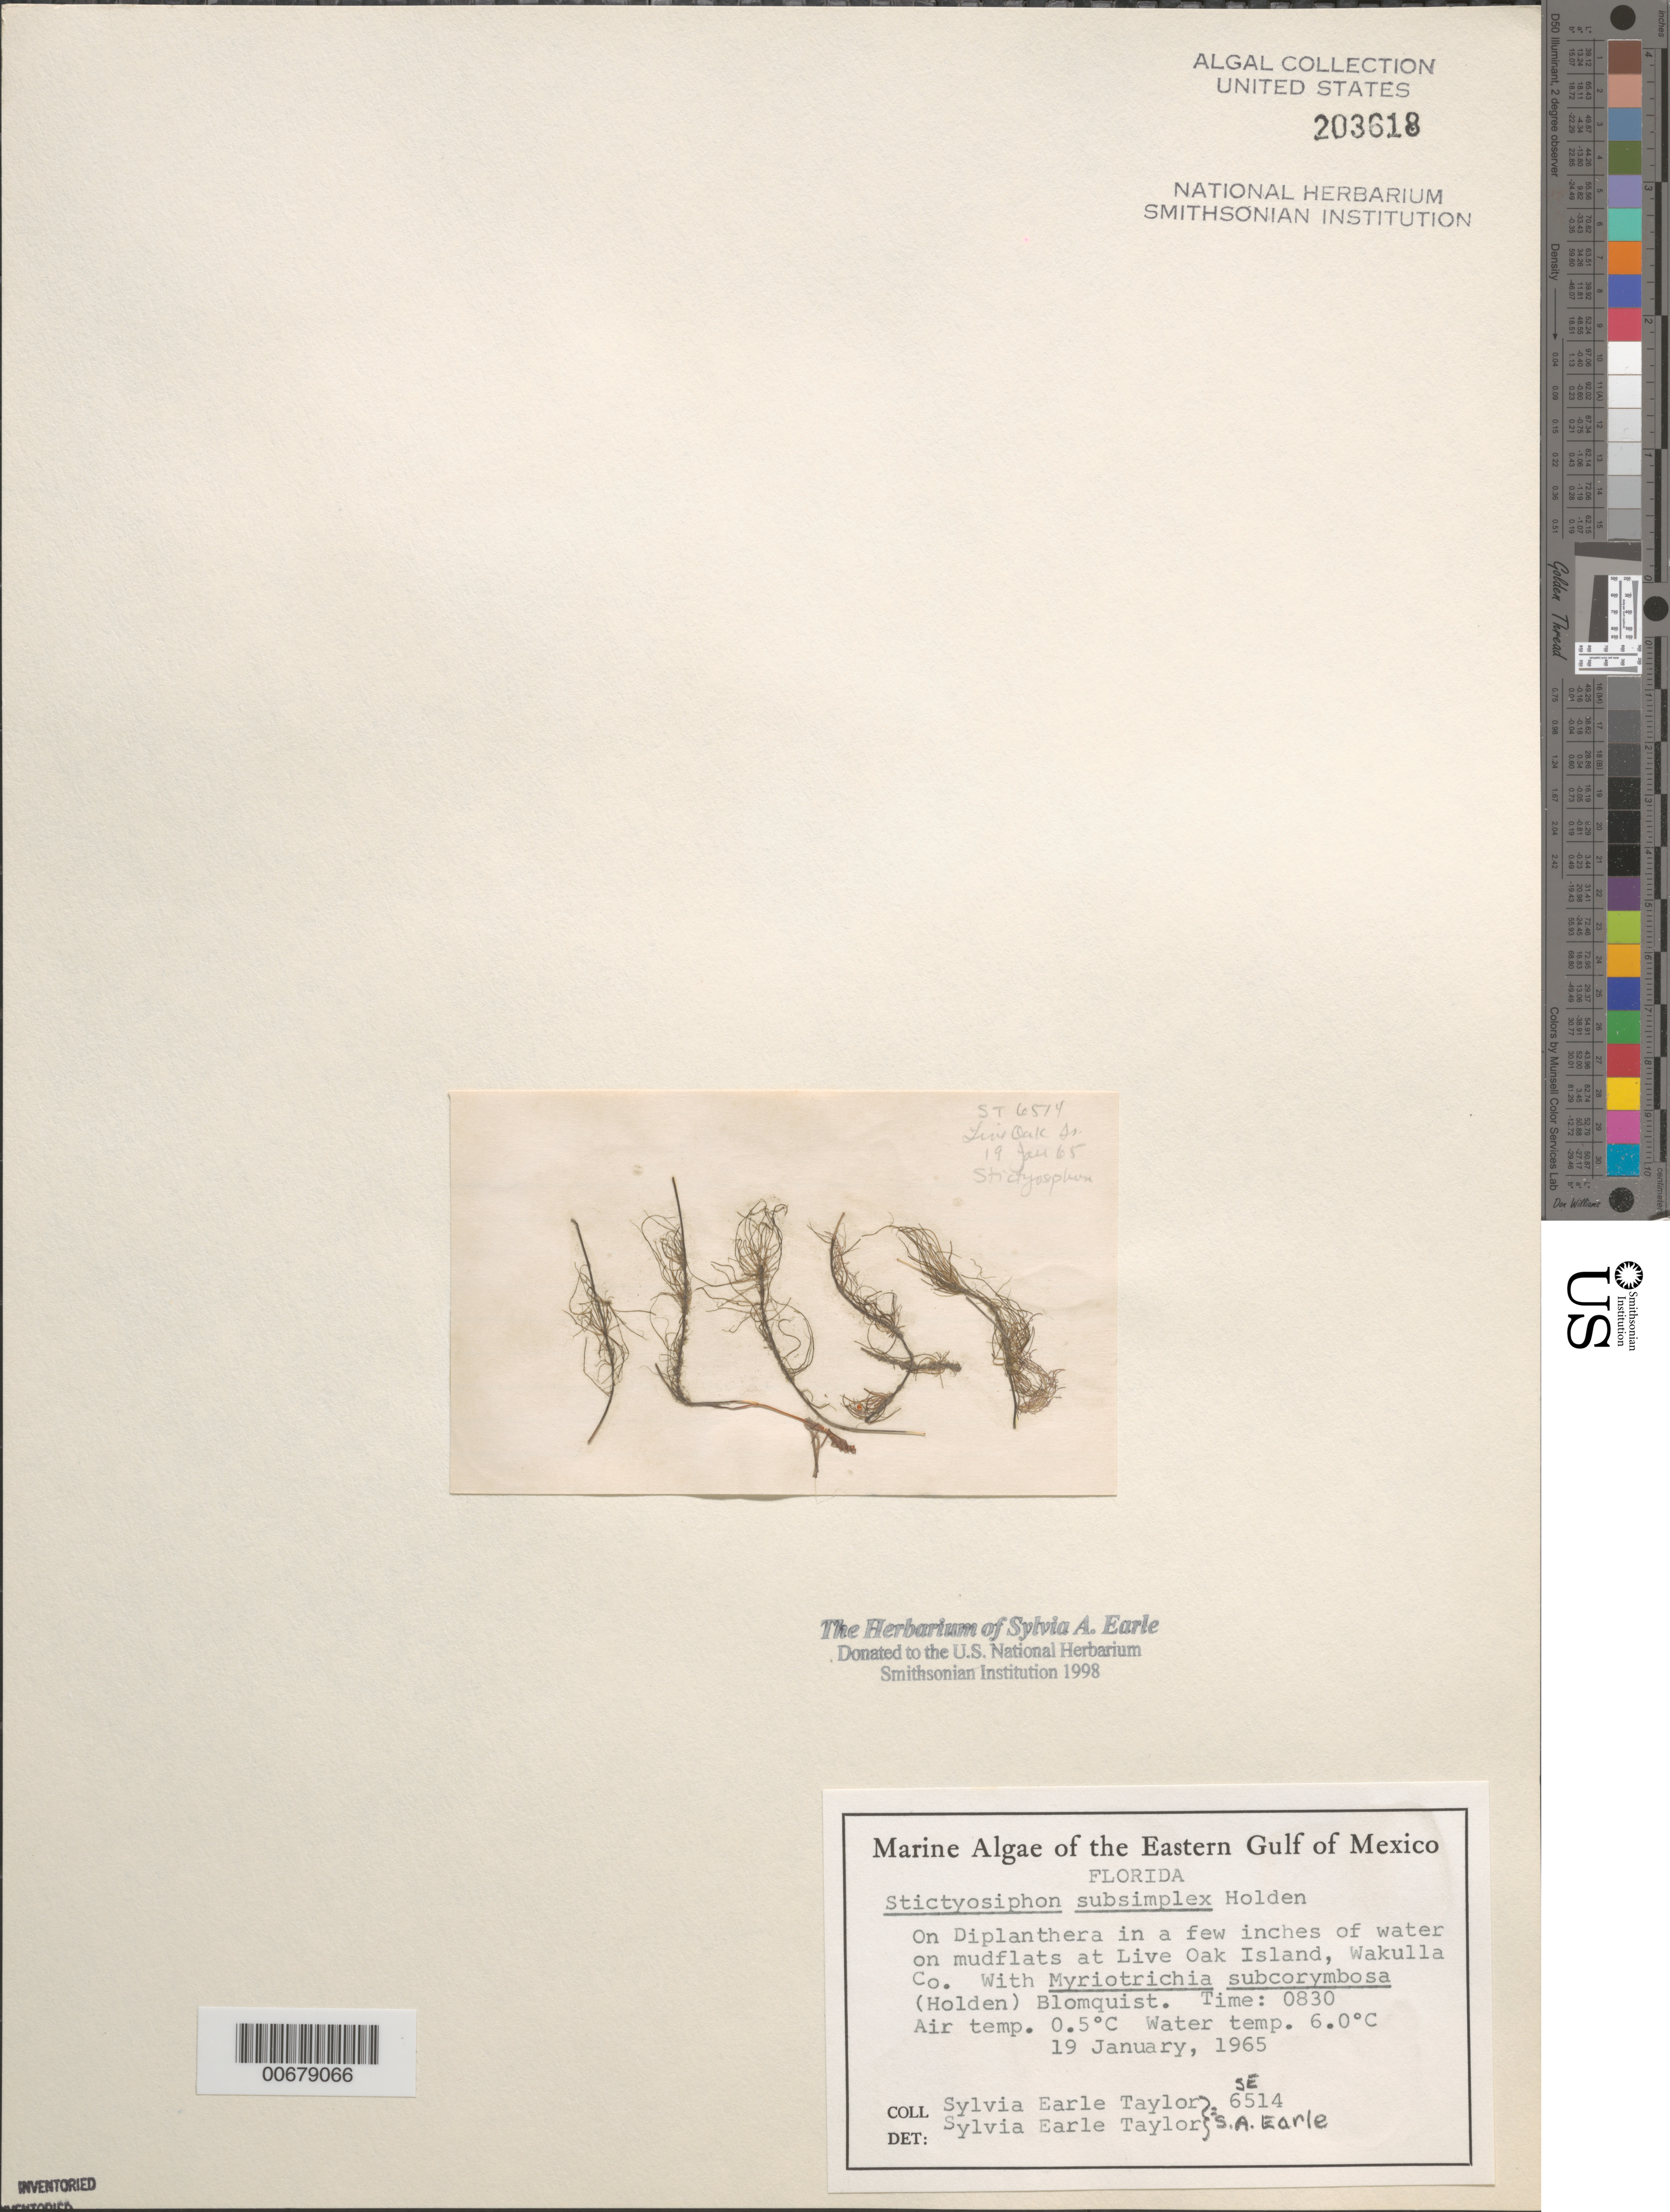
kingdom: Chromista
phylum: Ochrophyta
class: Phaeophyceae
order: Ectocarpales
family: Chordariaceae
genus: Stictyosiphon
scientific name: Stictyosiphon subsimplex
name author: I. Holden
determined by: Earle, S. A.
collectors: S. A. Earle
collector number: SE 6514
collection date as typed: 19 Jan 1965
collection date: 1965-01-19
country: United States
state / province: Florida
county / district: Wakulla County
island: Live Oak Island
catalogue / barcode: US 203618